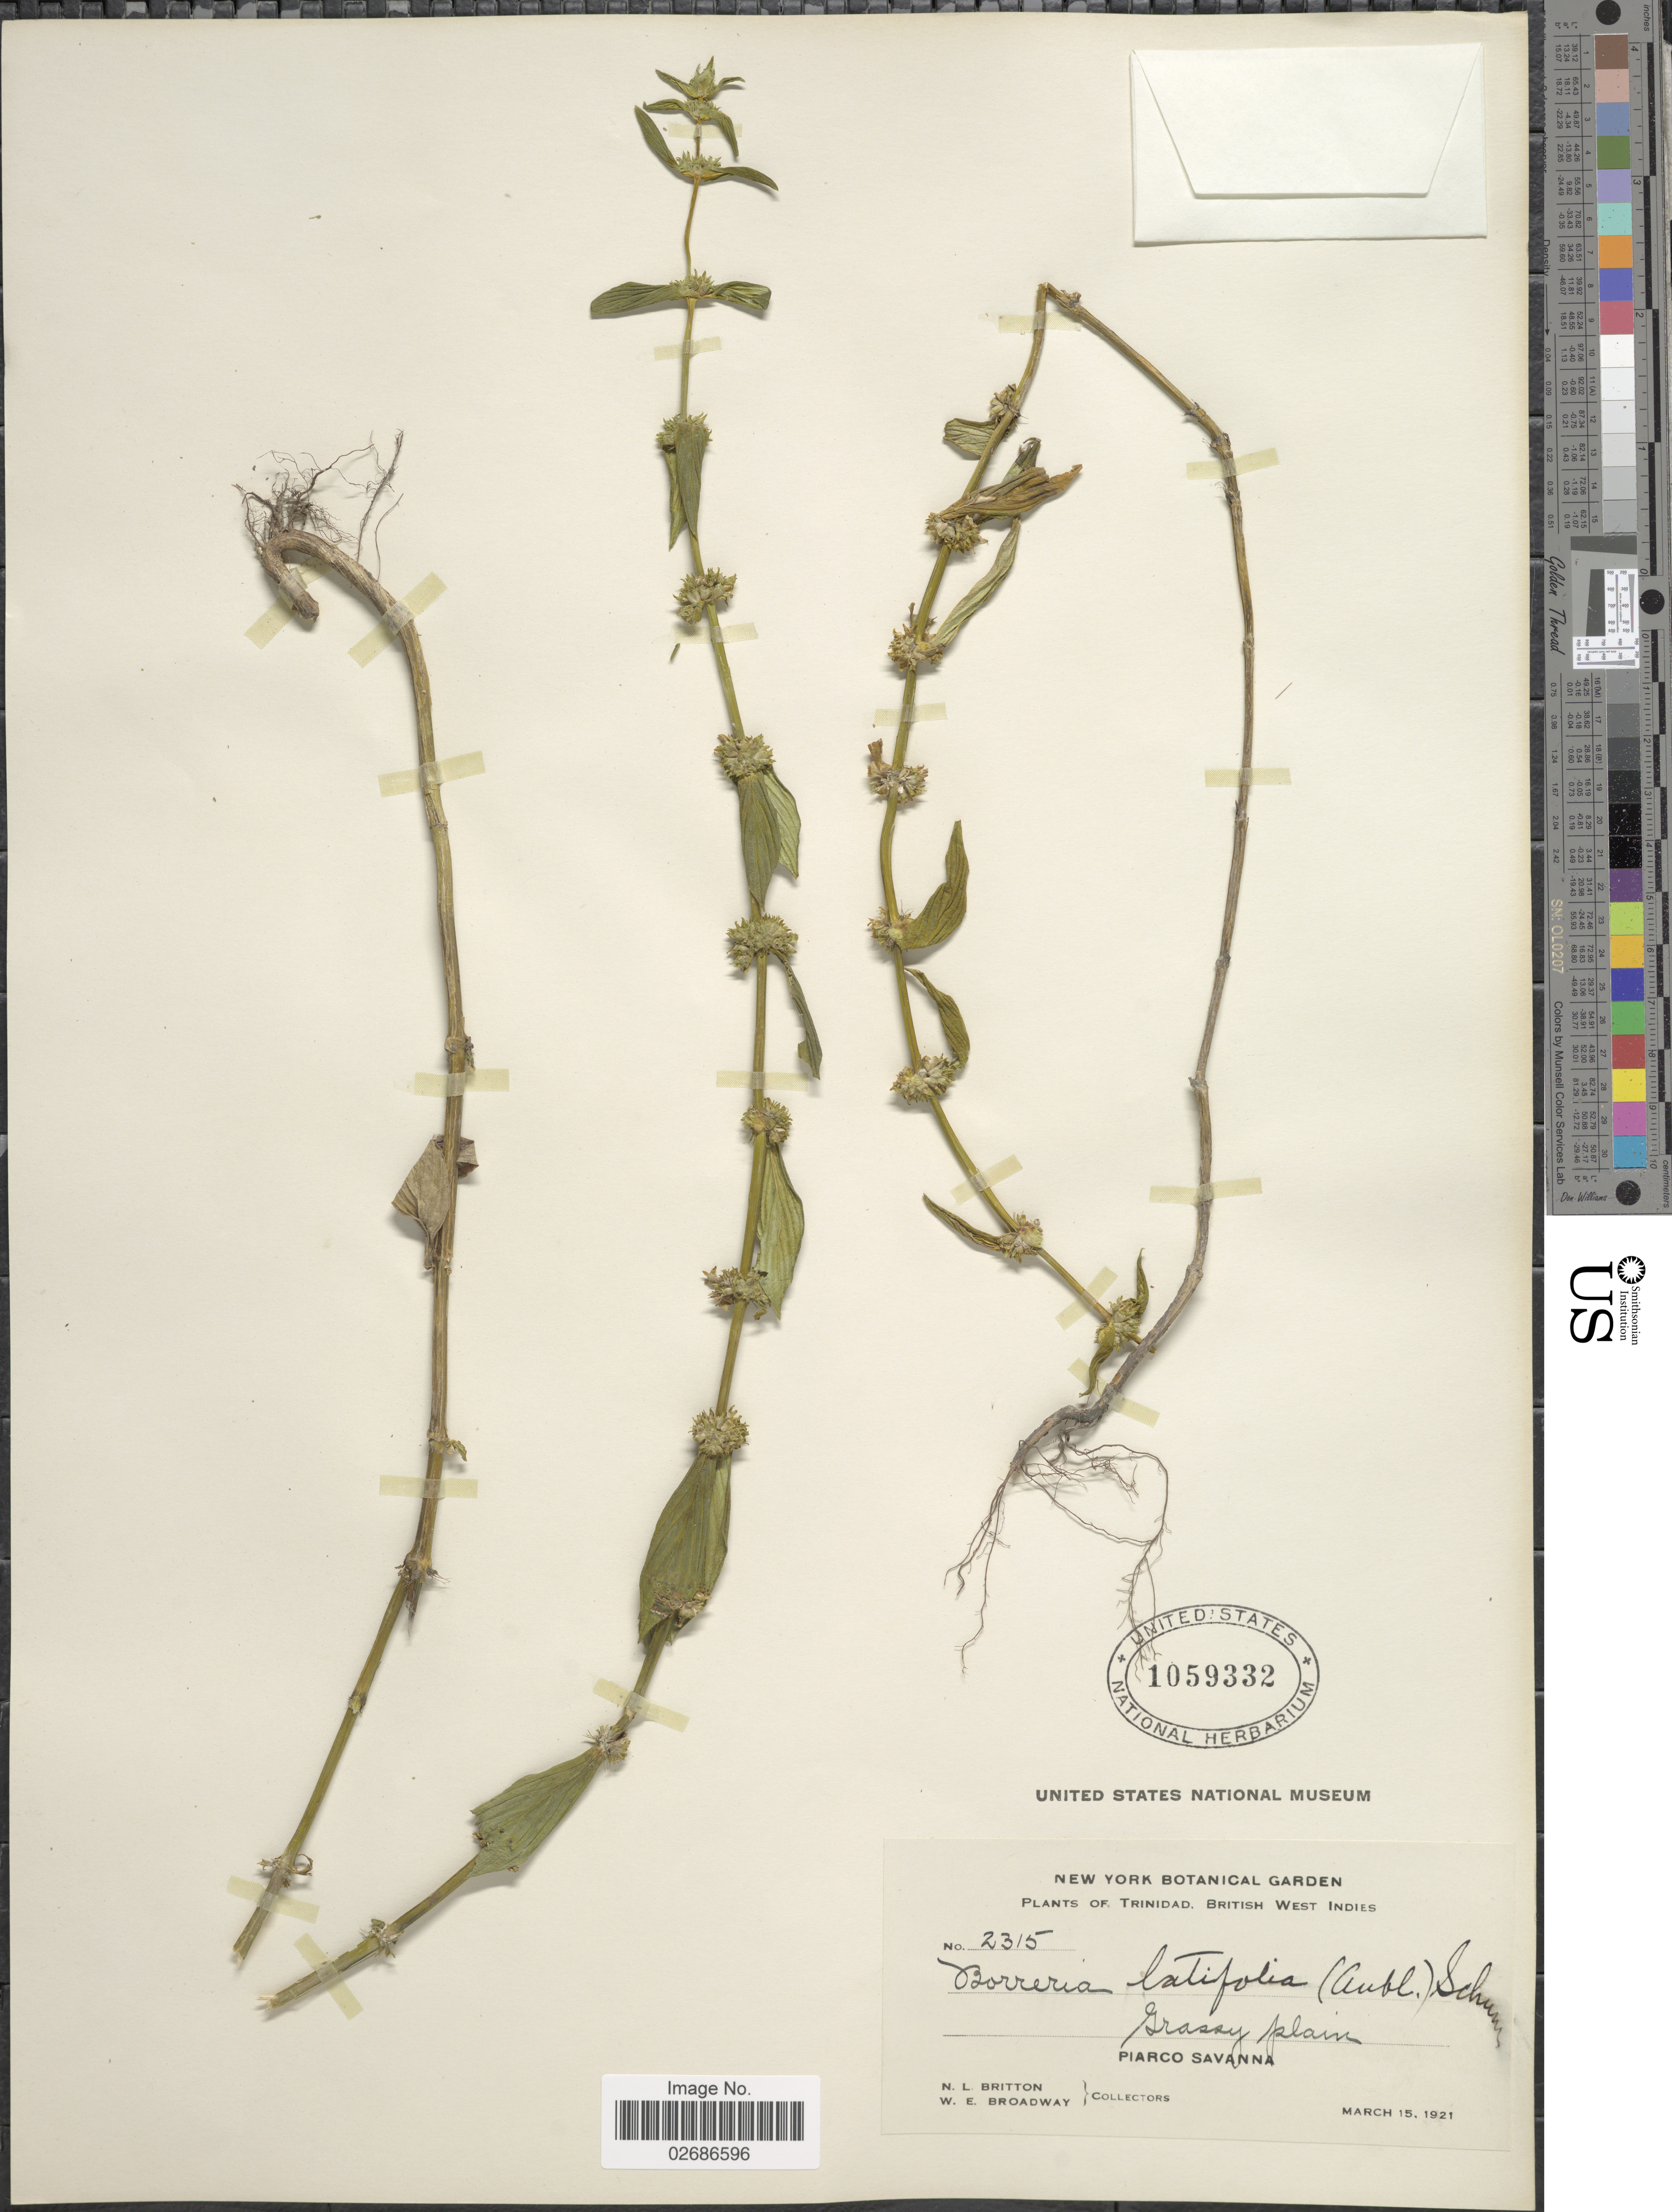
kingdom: Plantae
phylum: Tracheophyta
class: Magnoliopsida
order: Gentianales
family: Rubiaceae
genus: Borreria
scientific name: Borreria latifolia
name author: (Aubl.) K. Schum.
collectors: N. Britton & W. E. Broadway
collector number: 2315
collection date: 1921-03-15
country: Trinidad and Tobago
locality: Trinidad, British West Indies, Grassy Plains, Piarco Savanna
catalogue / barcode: US 1059332